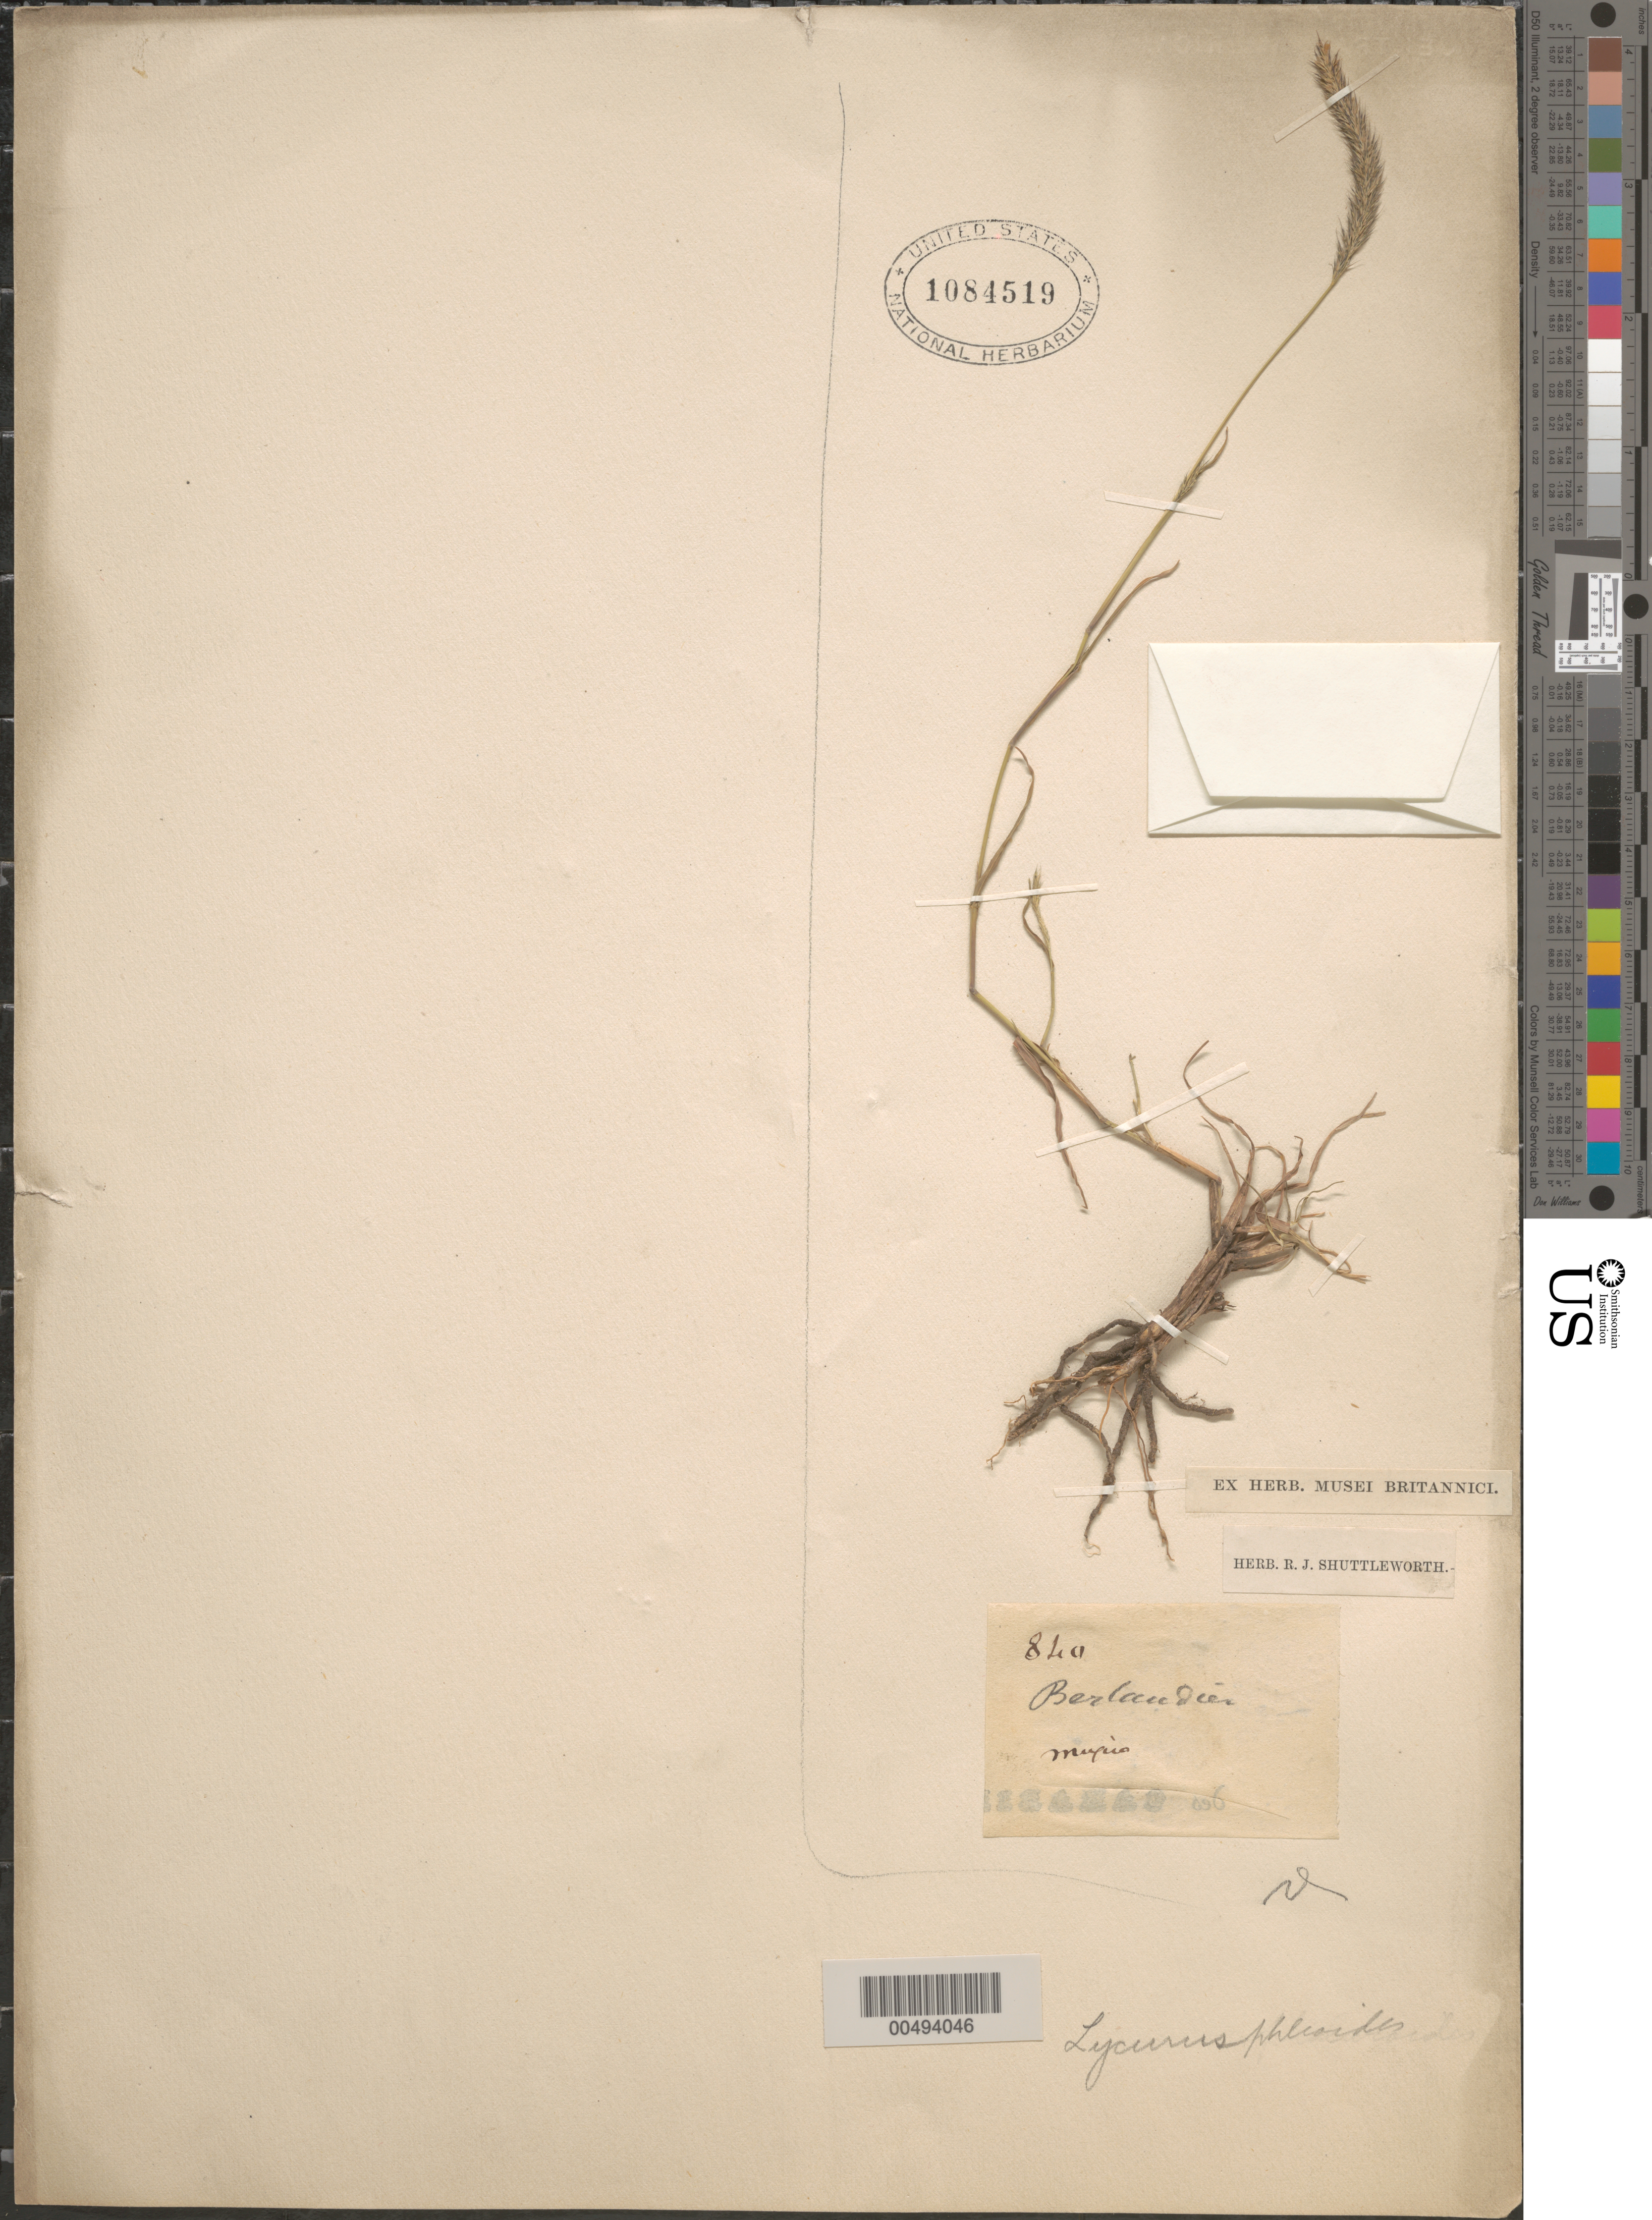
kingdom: Plantae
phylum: Tracheophyta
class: Liliopsida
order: Poales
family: Poaceae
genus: Lycurus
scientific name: Lycurus phleoides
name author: Kunth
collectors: J. L. Berlandier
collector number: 84a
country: Mexico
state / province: Durango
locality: San Ramon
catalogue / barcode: US 1084519